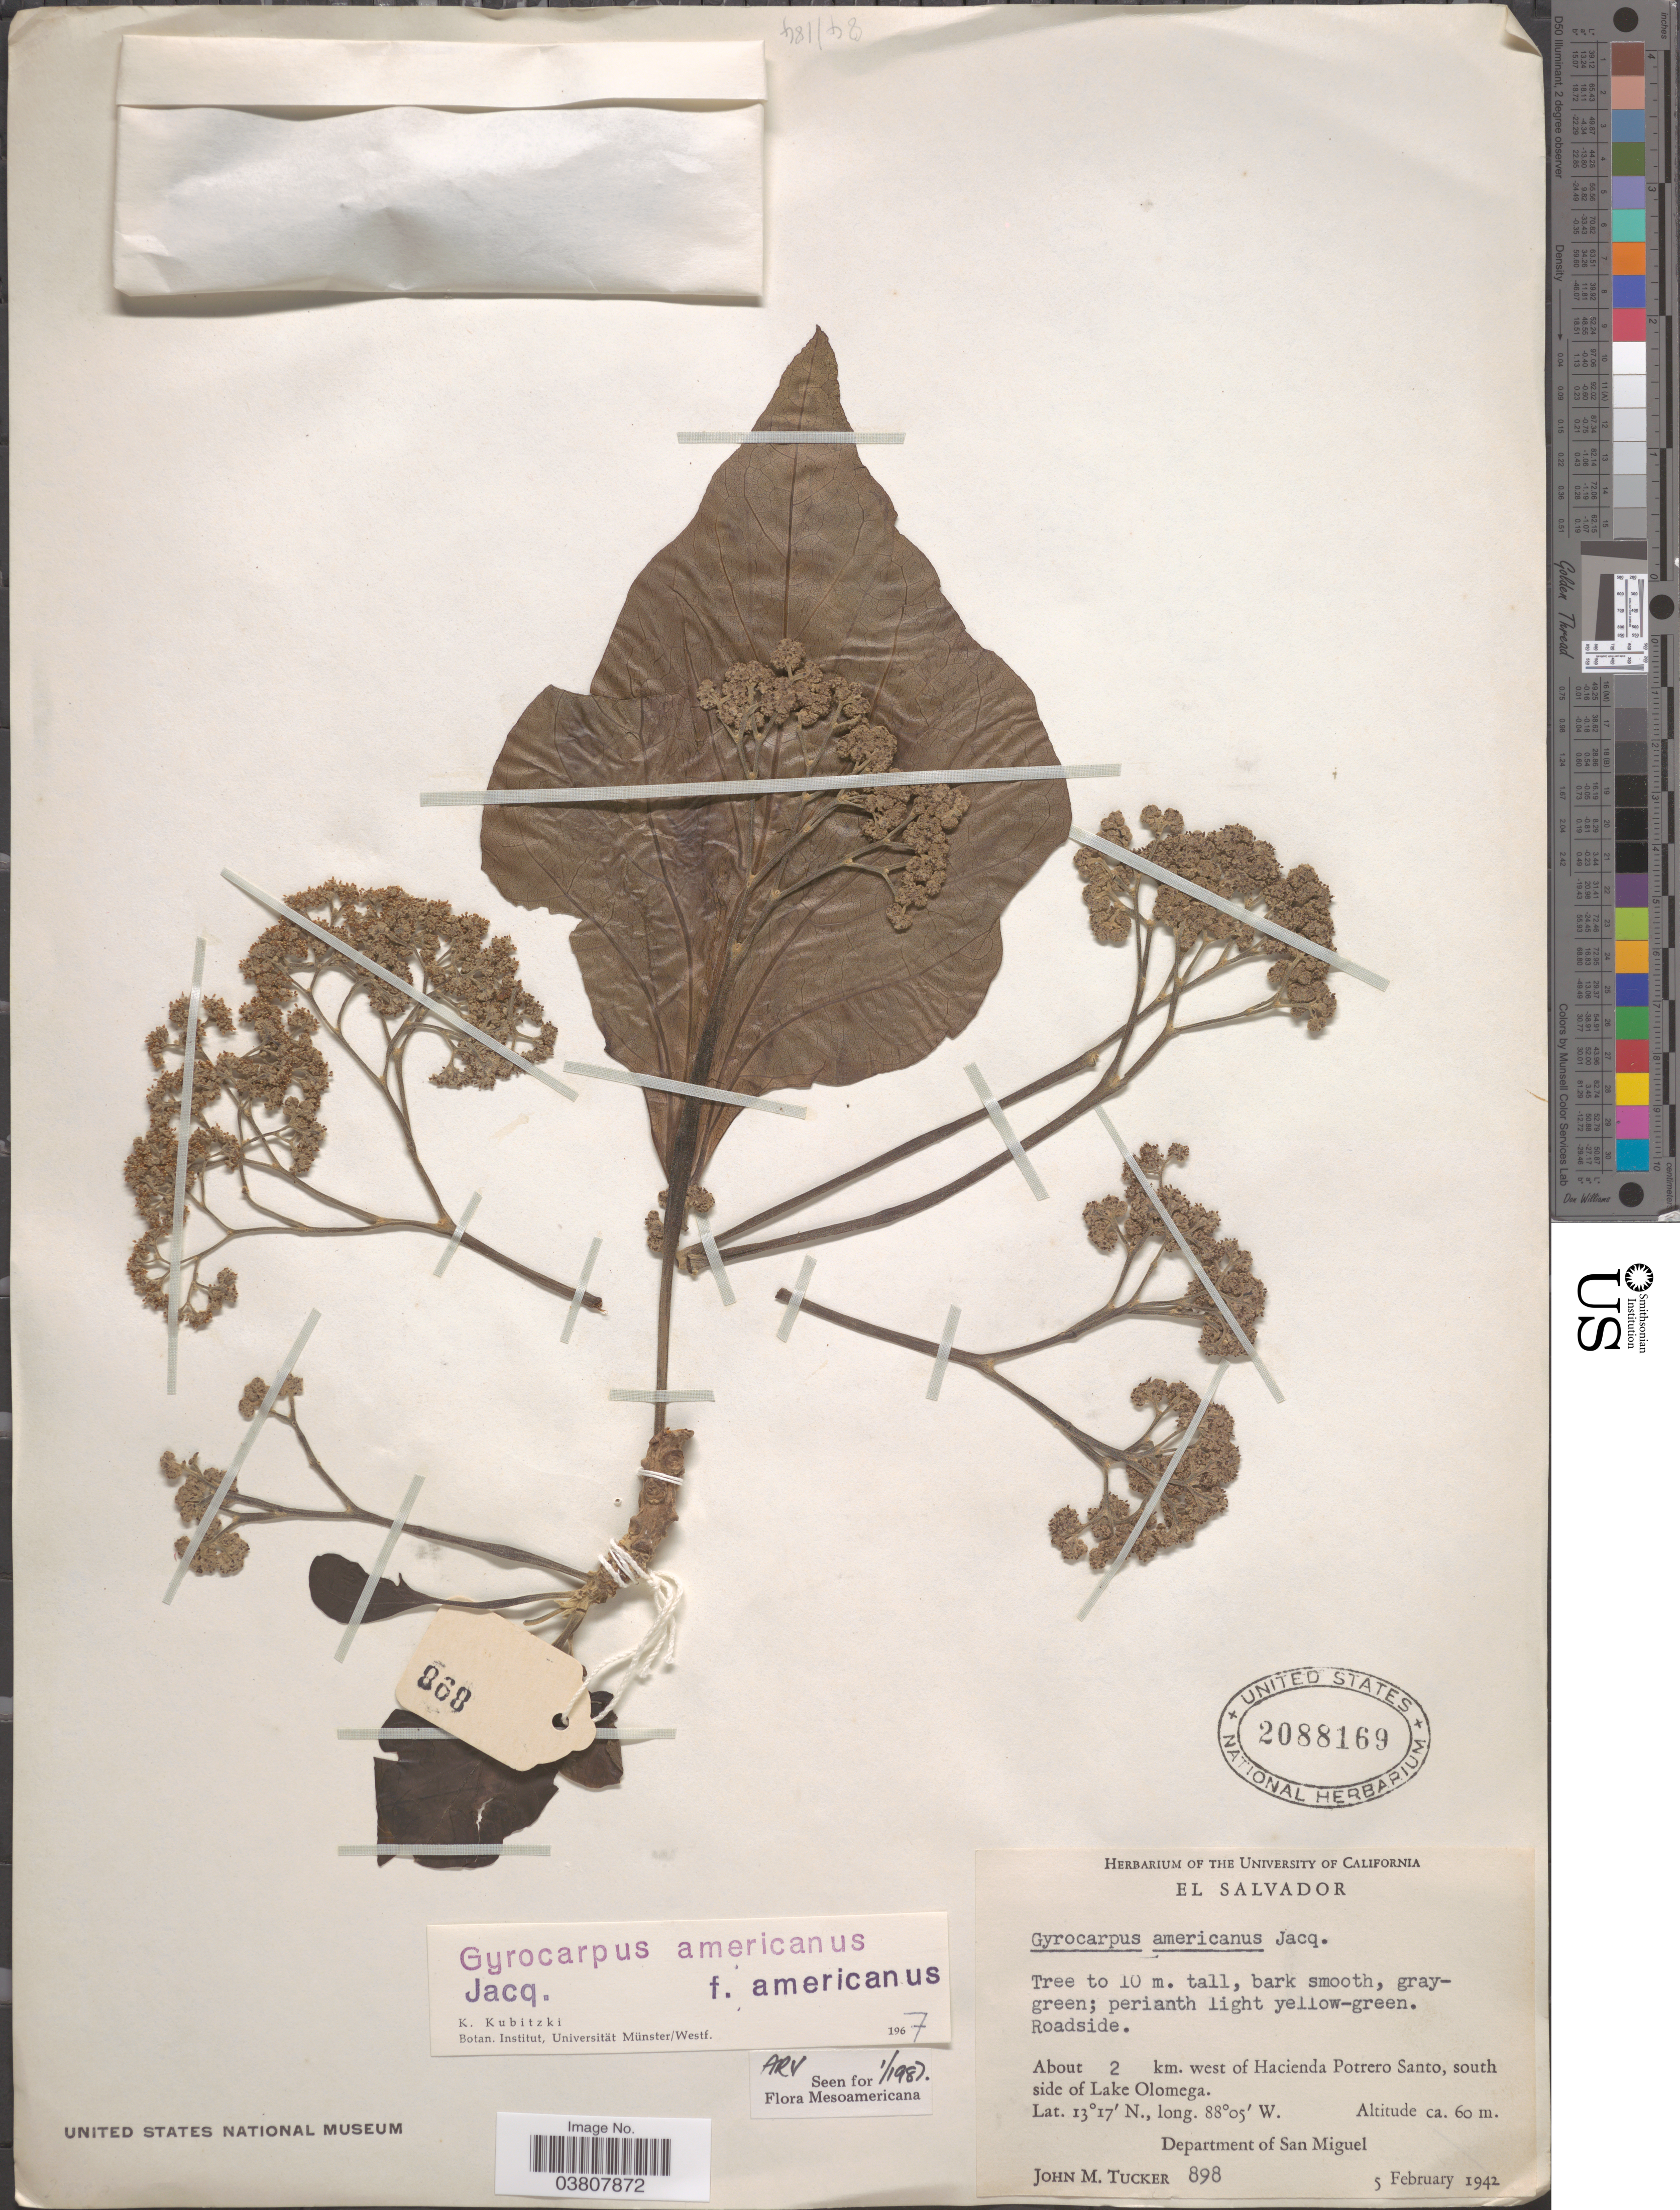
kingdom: Plantae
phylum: Tracheophyta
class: Magnoliopsida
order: Laurales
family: Hernandiaceae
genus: Gyrocarpus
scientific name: Gyrocarpus americanus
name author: Jacq.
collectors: J. M. Tucker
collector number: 898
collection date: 1942-02-05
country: El Salvador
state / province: San Miguel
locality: About 2 km. west of Hacienda Potrero Santo, south side of Lake Olomega. Department of San Miguel.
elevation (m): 60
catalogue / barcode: US 2088169